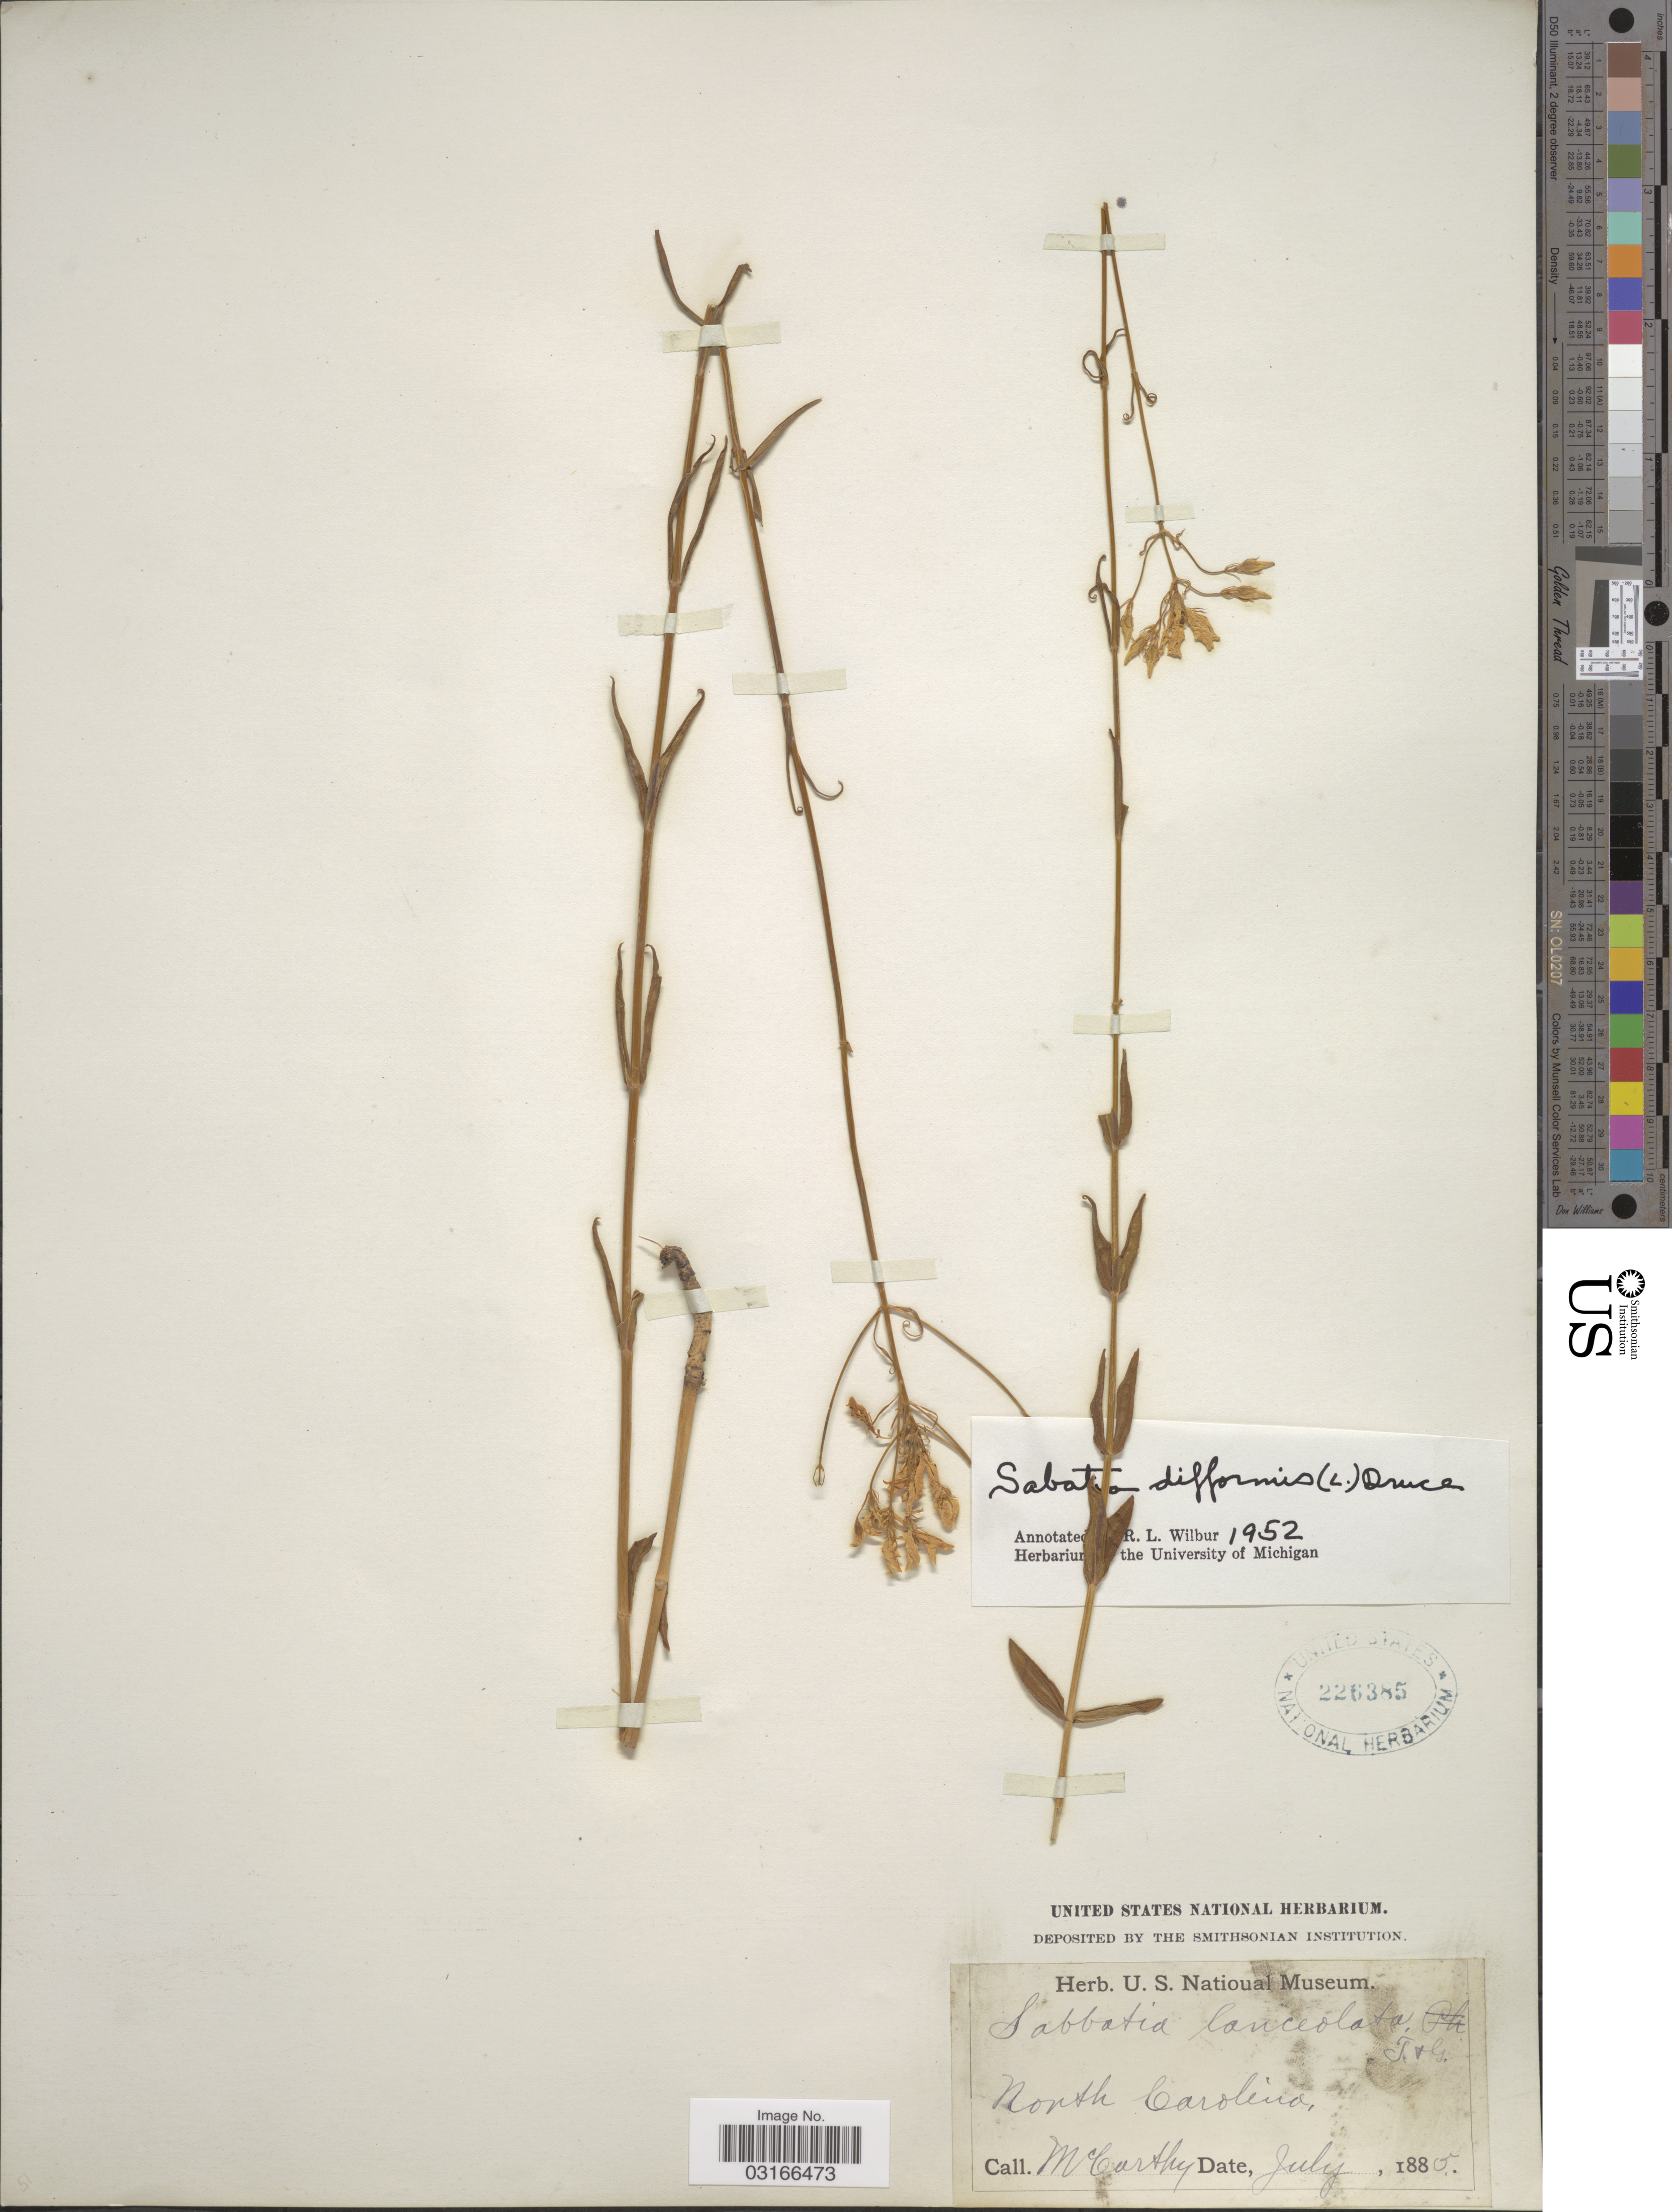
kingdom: Plantae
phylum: Tracheophyta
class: Magnoliopsida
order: Gentianales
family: Gentianaceae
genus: Sabatia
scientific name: Sabatia difformis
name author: (L.) Druce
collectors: -- McCarthy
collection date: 1885-07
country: United States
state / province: North Carolina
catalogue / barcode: US 226385